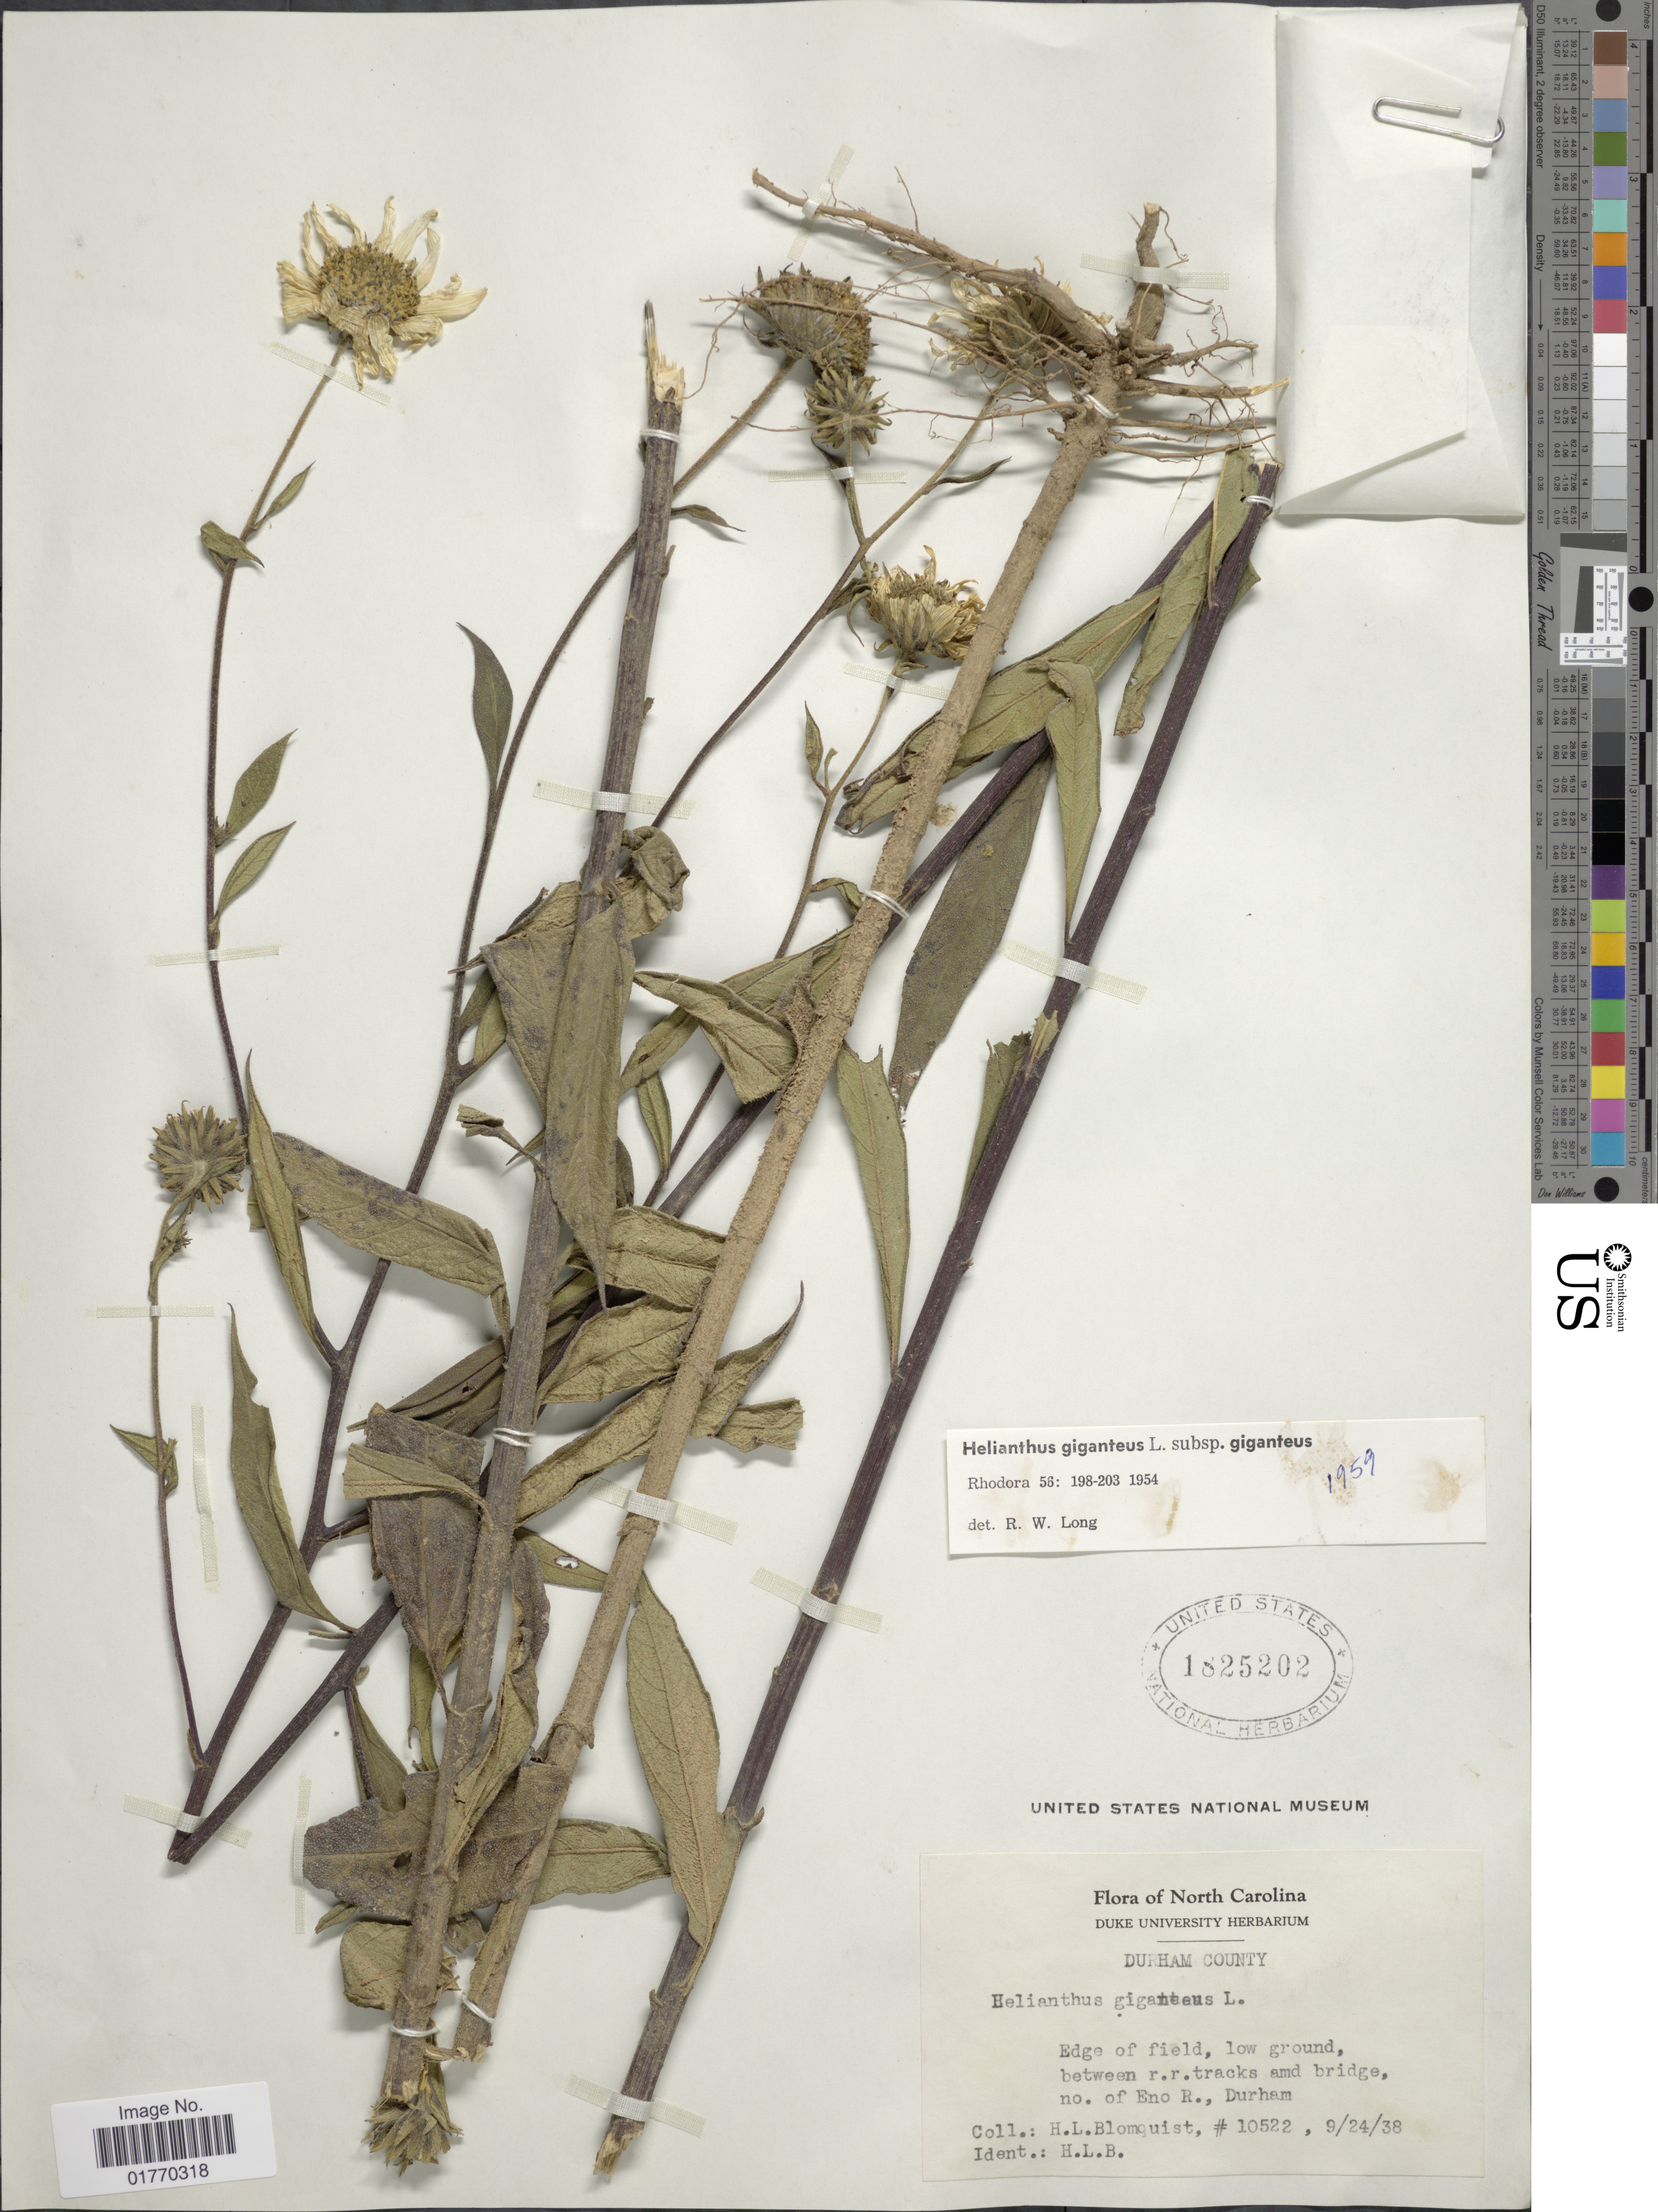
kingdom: Plantae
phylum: Tracheophyta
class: Magnoliopsida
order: Asterales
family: Asteraceae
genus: Helianthus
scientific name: Helianthus giganteus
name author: L.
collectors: H. Blomquist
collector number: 10522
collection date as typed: Transcribed d/m/y: 24/9/38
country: United States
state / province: North Carolina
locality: Edge of field, low ground, between r. r. tracks and bridge no. of Eno R., Durham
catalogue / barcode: US 1825202